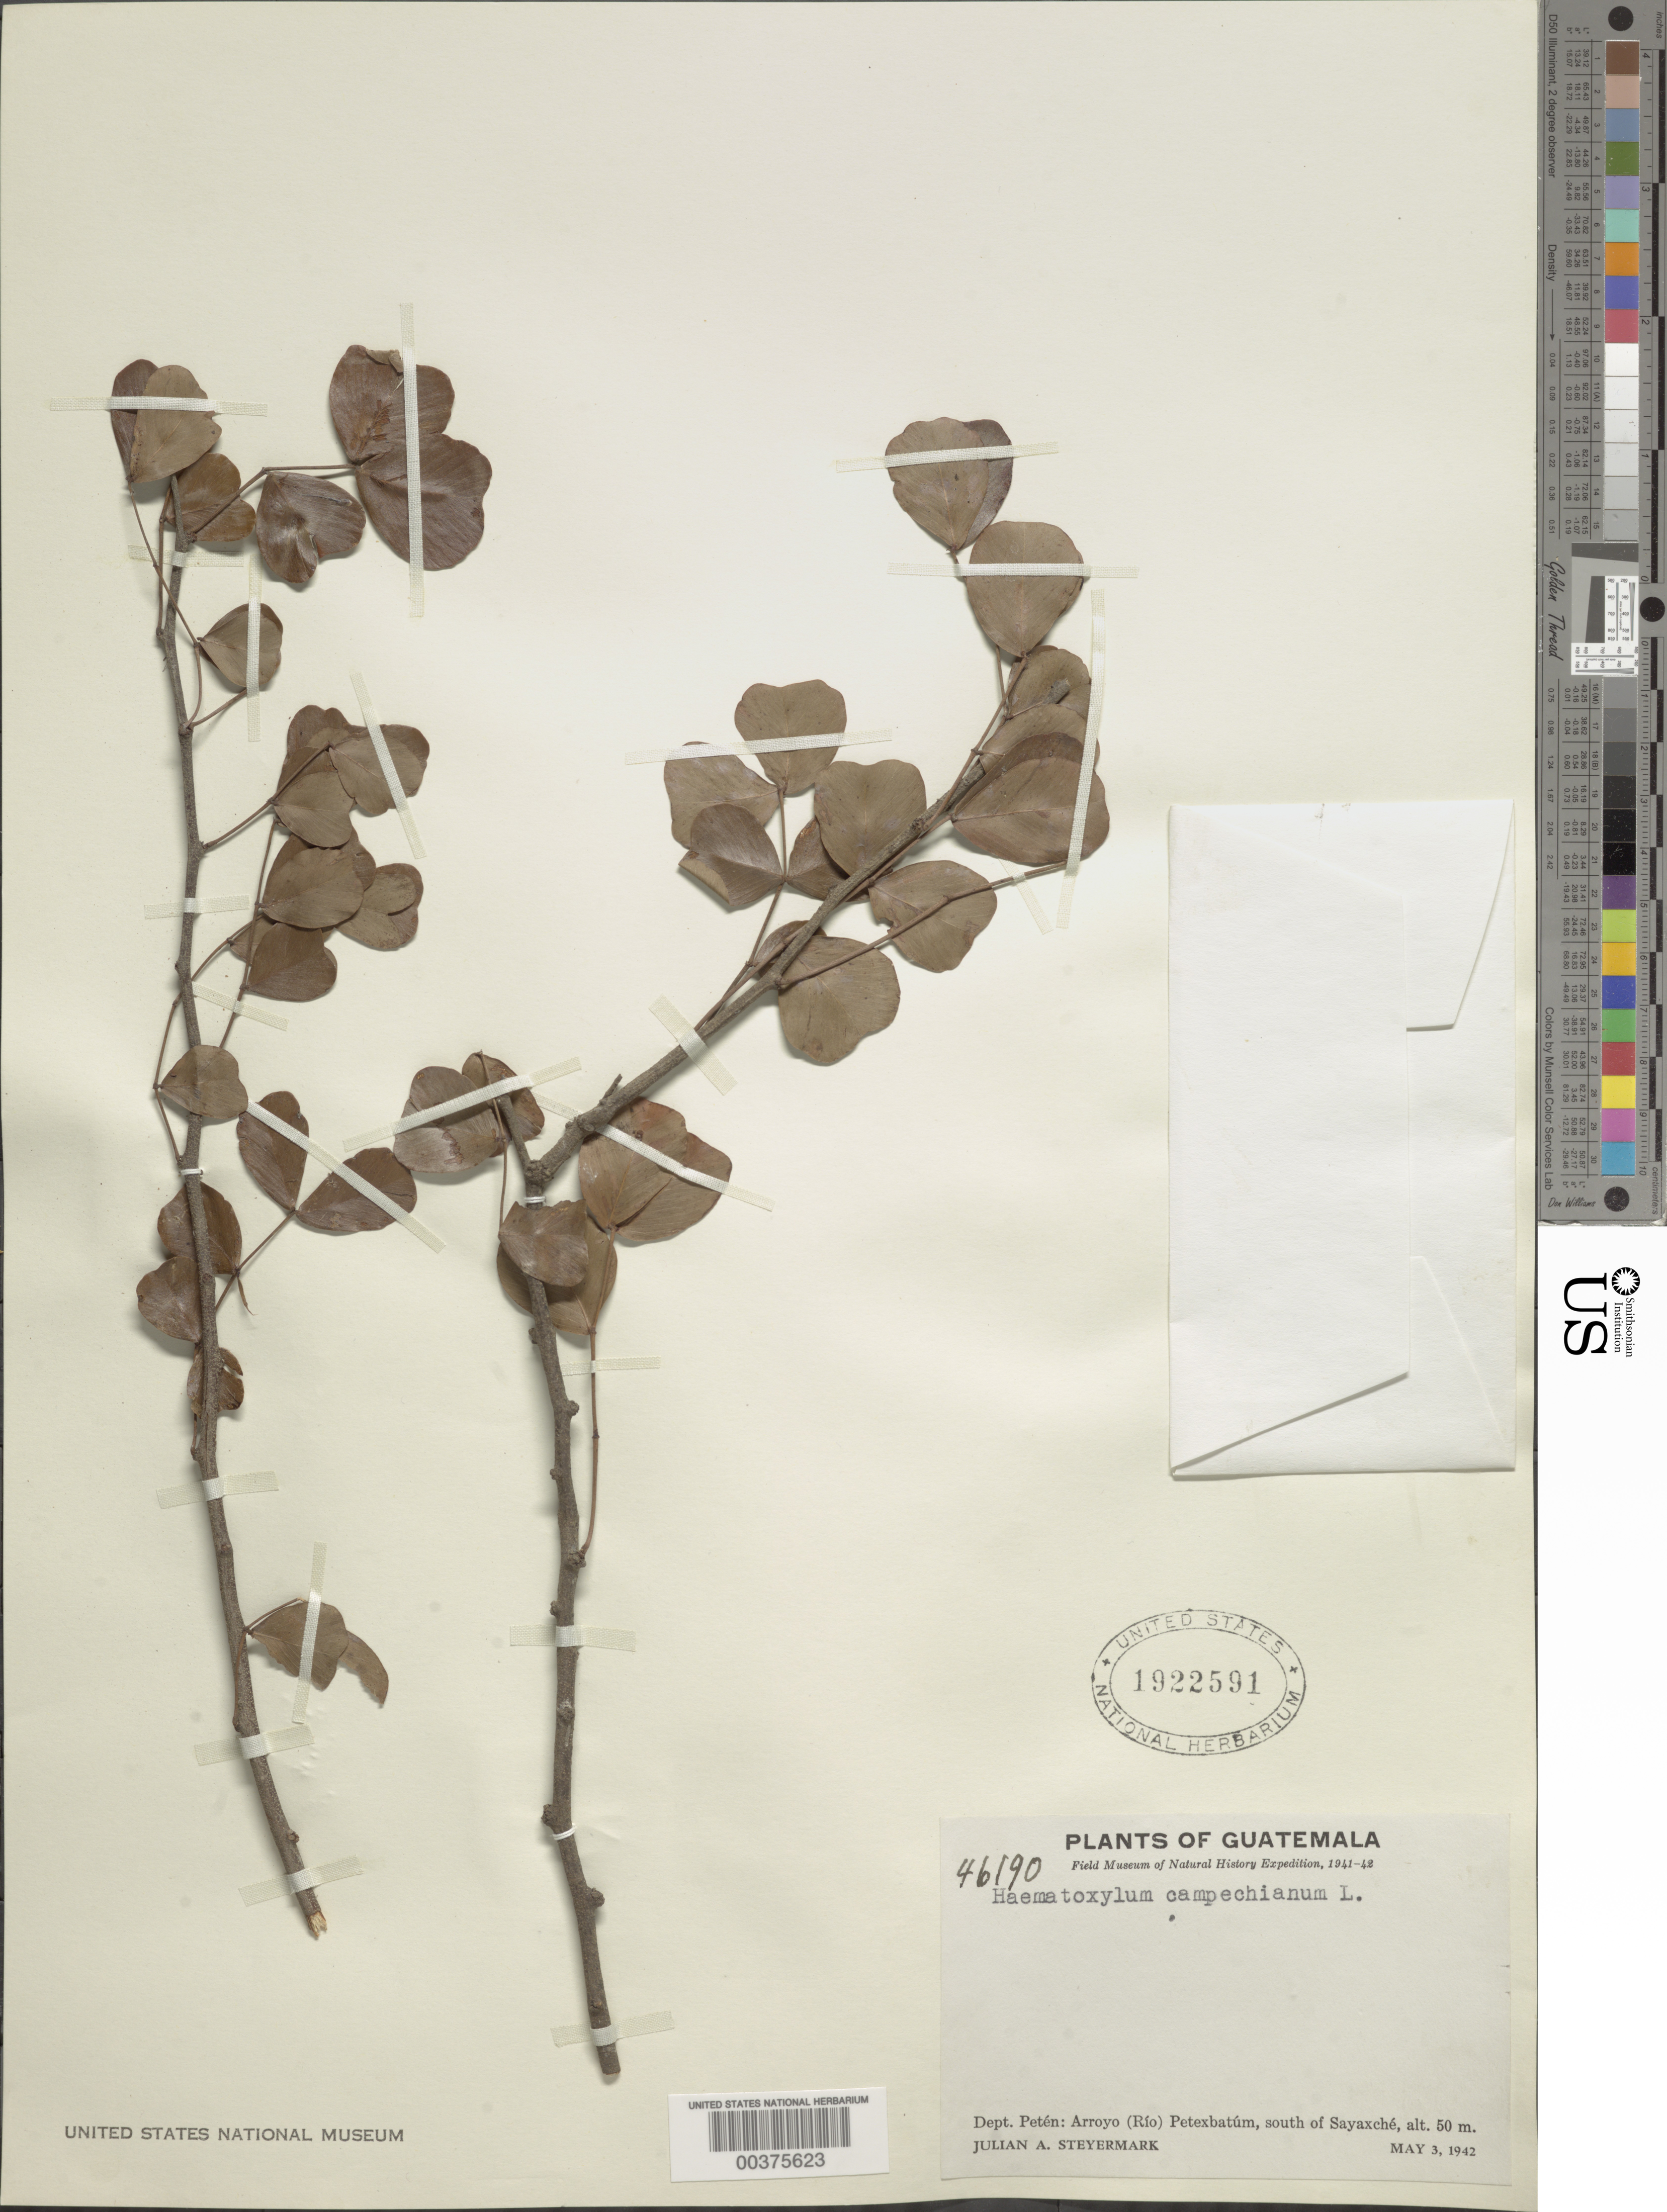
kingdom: Plantae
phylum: Tracheophyta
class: Magnoliopsida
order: Fabales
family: Fabaceae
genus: Haematoxylum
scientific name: Haematoxylum campechianum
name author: L.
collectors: J. Steyermark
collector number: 46190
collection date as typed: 03 May 1942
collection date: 1942-05-03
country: Guatemala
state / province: El Petén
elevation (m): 50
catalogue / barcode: US 1922591